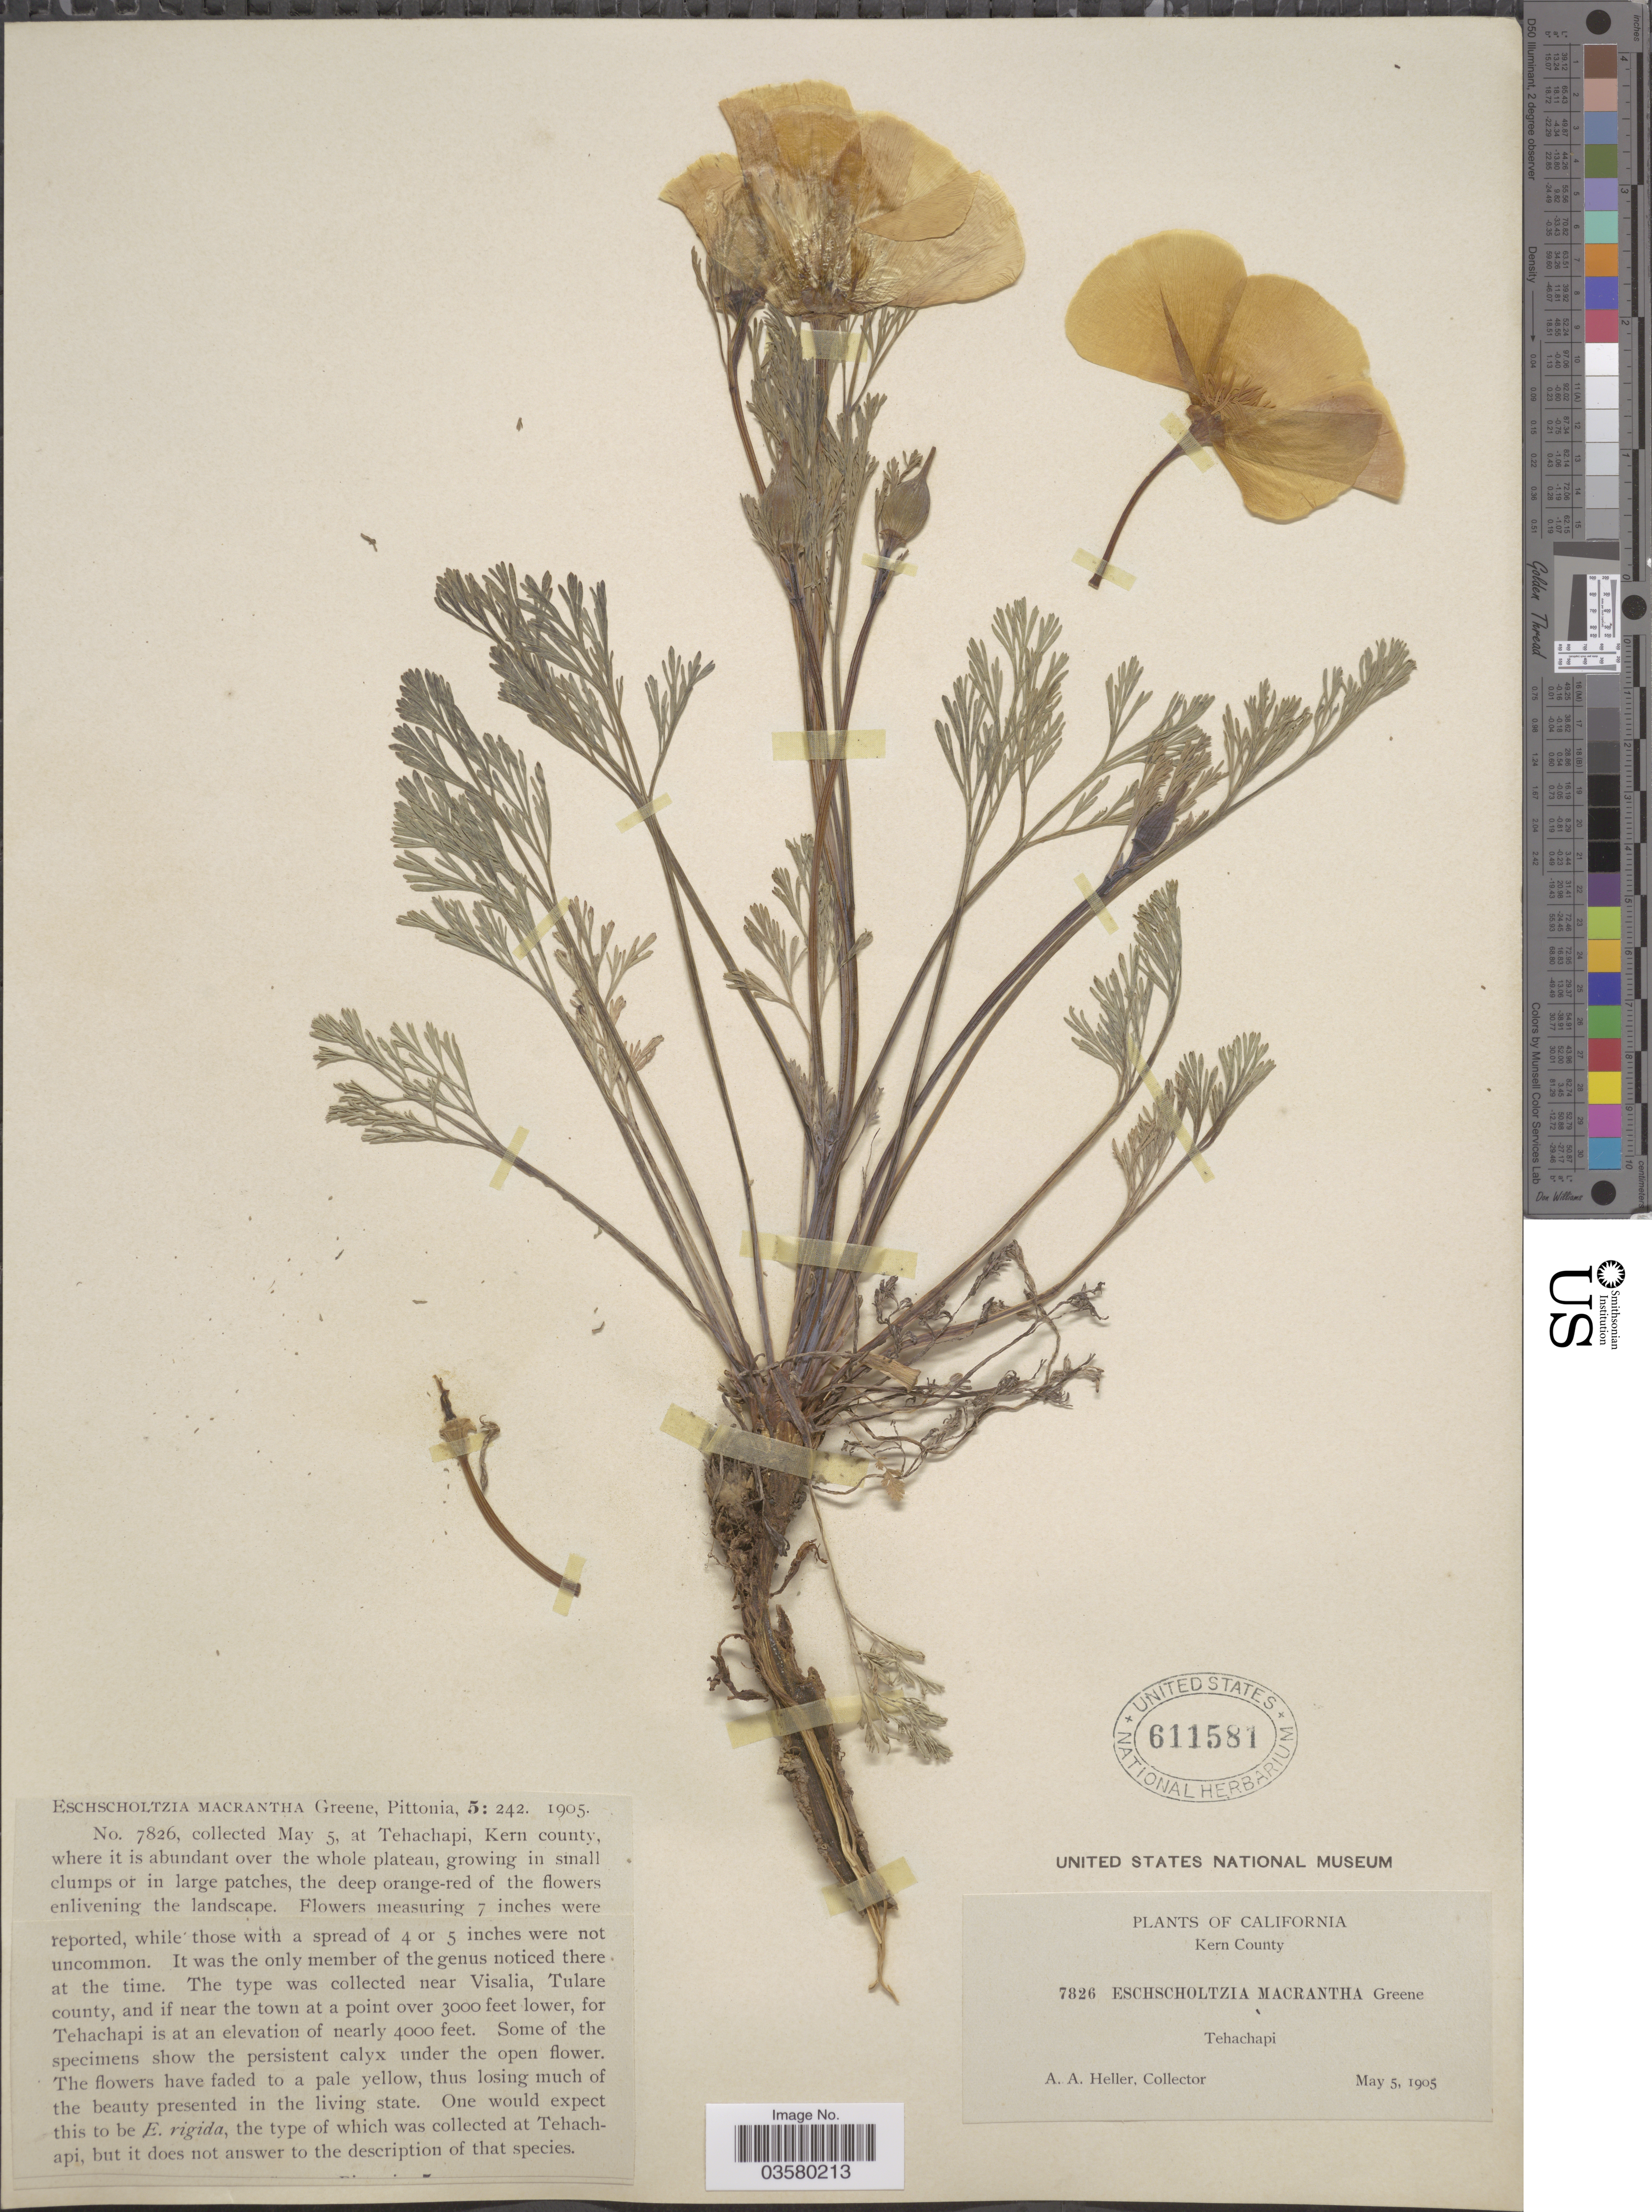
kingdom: Plantae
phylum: Tracheophyta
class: Magnoliopsida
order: Ranunculales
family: Papaveraceae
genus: Eschscholzia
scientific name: Eschscholzia californica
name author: Cham.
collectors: A. A. Heller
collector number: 7826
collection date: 1905-05-05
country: United States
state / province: California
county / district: Kern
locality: Tehachapi, Kern county.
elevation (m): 1219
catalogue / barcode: US 611581